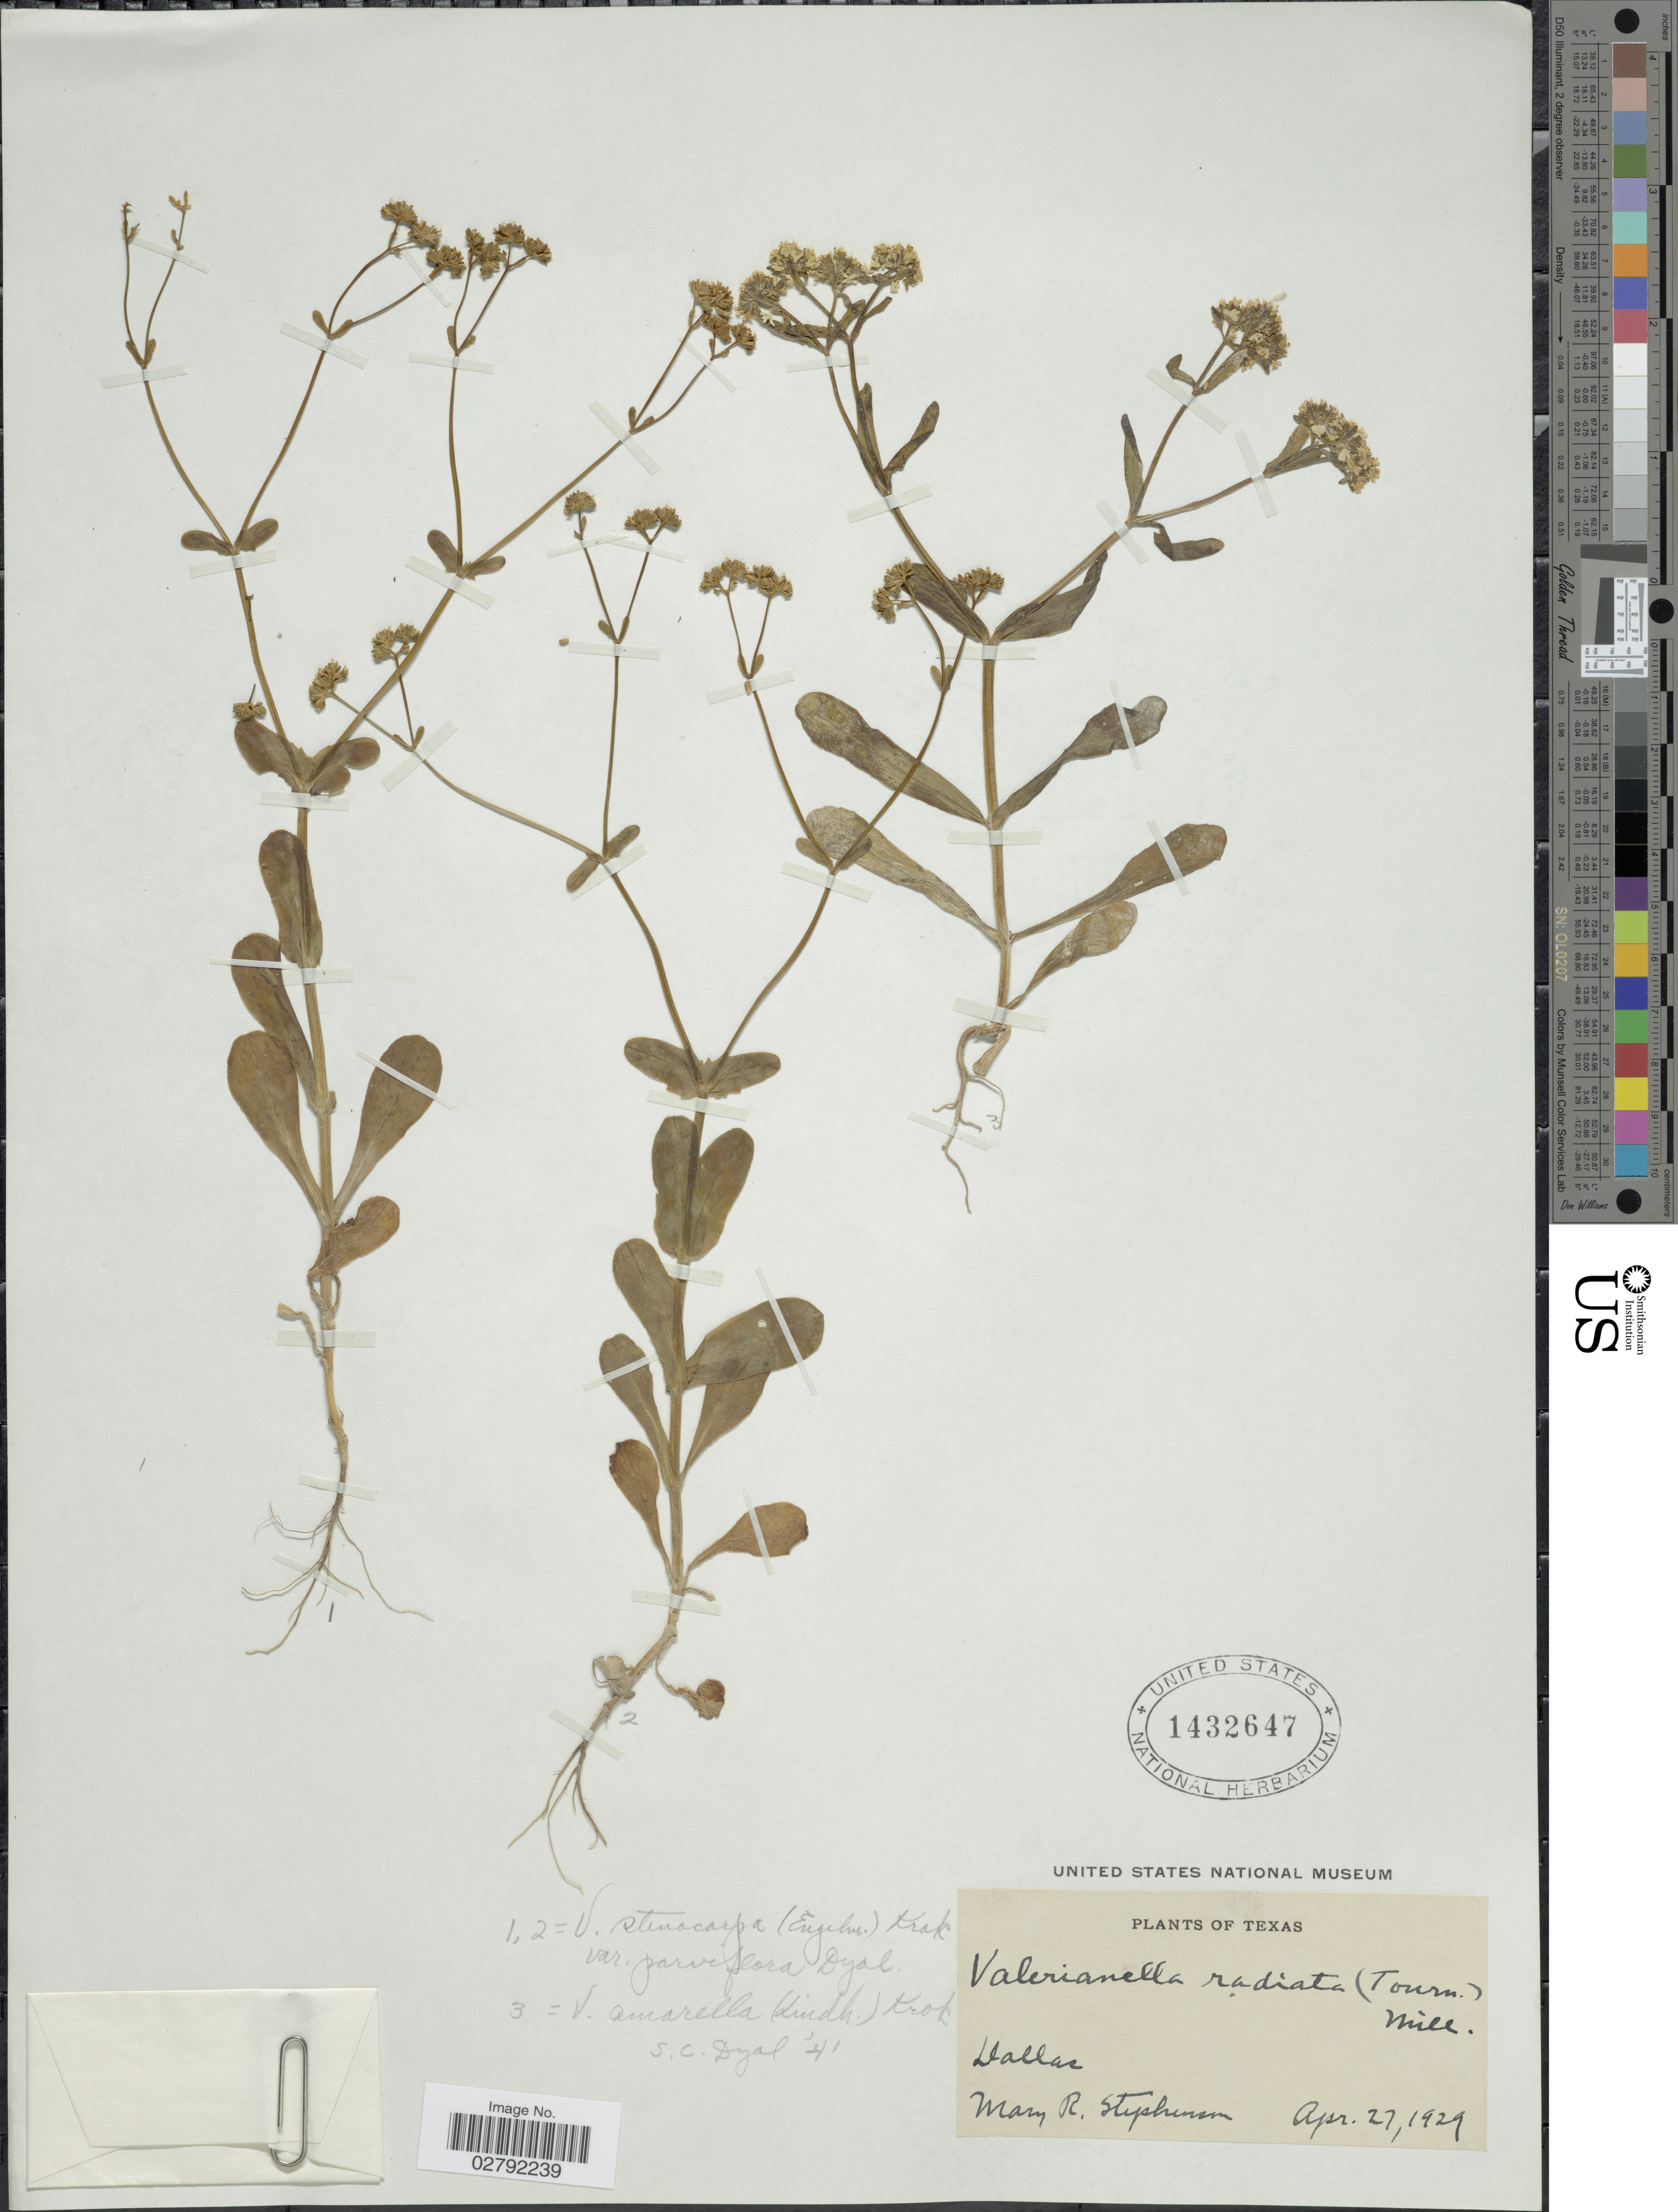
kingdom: Plantae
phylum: Tracheophyta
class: Magnoliopsida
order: Dipsacales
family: Caprifoliaceae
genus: Valerianella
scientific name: Valerianella stenocarpa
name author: (Engelm. ex A. Gray) Krok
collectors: M. Stephenson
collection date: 1929-04-27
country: United States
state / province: Texas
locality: Dallas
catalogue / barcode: US 1432647